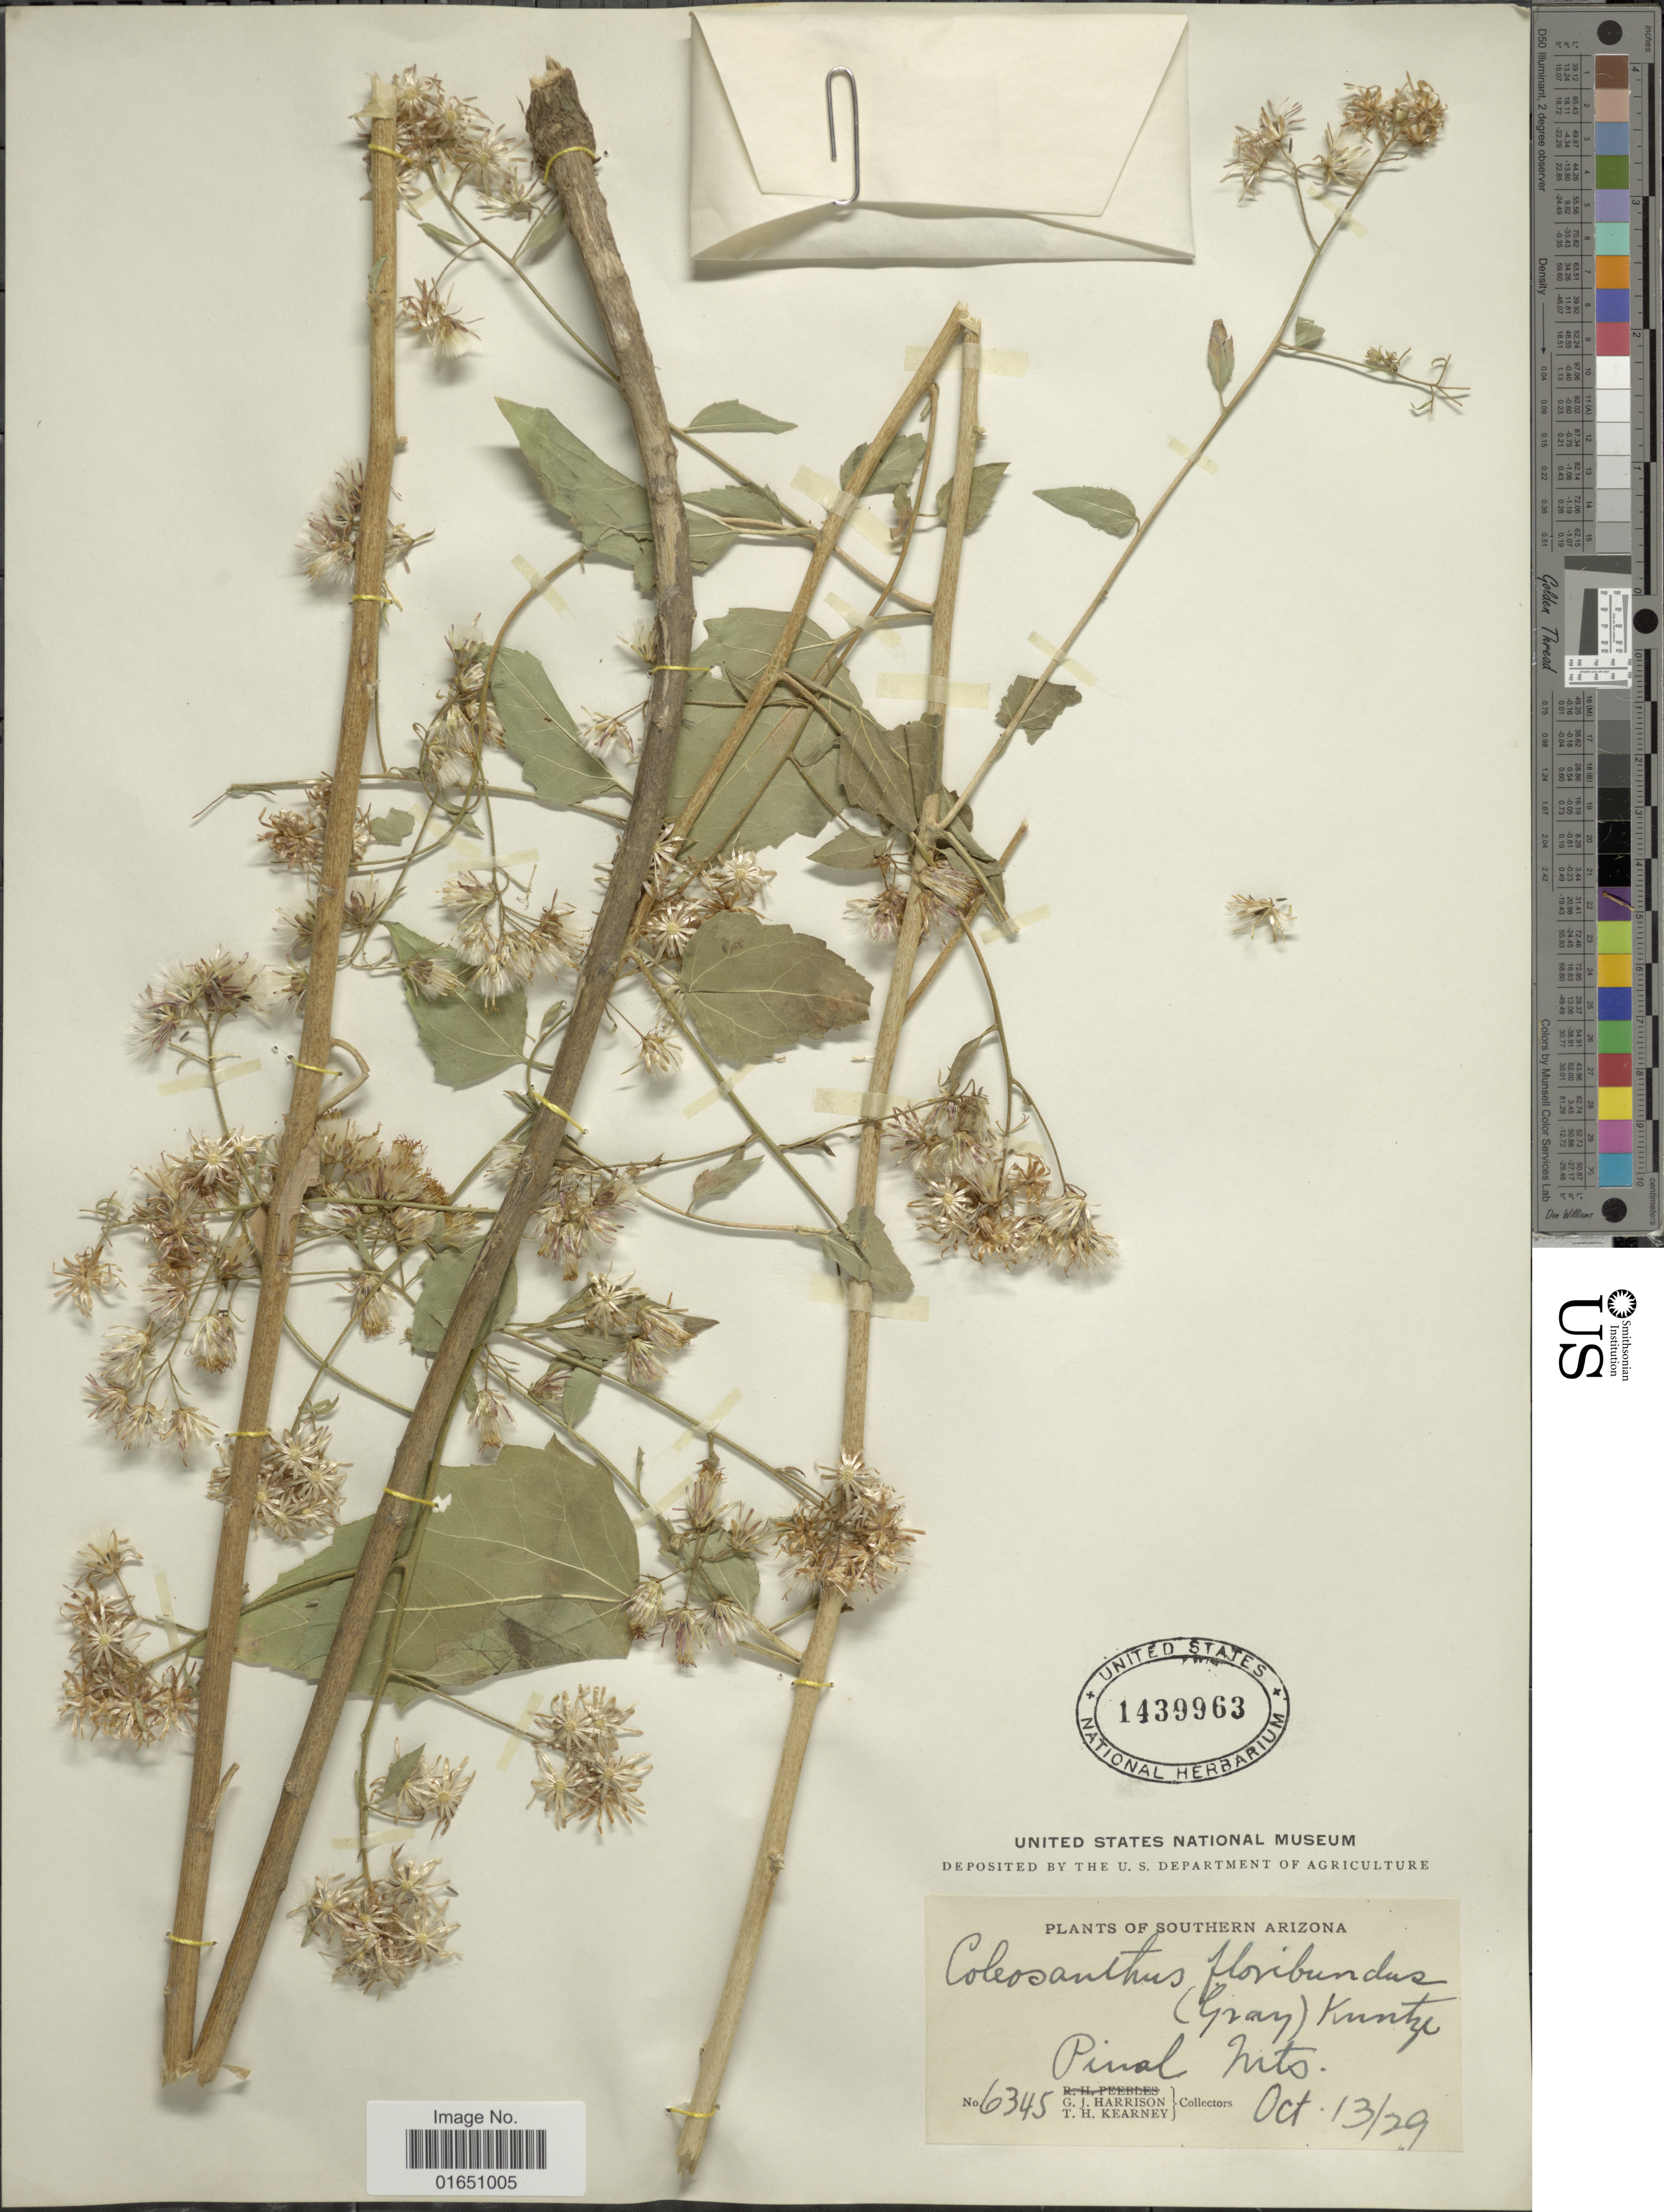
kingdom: Plantae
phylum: Tracheophyta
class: Magnoliopsida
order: Asterales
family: Asteraceae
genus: Brickellia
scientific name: Brickellia floribunda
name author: A. Gray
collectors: G. J. Harrison & T. H. Kearney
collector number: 6345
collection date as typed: Transcribed d/m/y: 13/10/29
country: United States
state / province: Arizona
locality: Southern Arizona, Pinal Mts.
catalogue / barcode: US 1439963